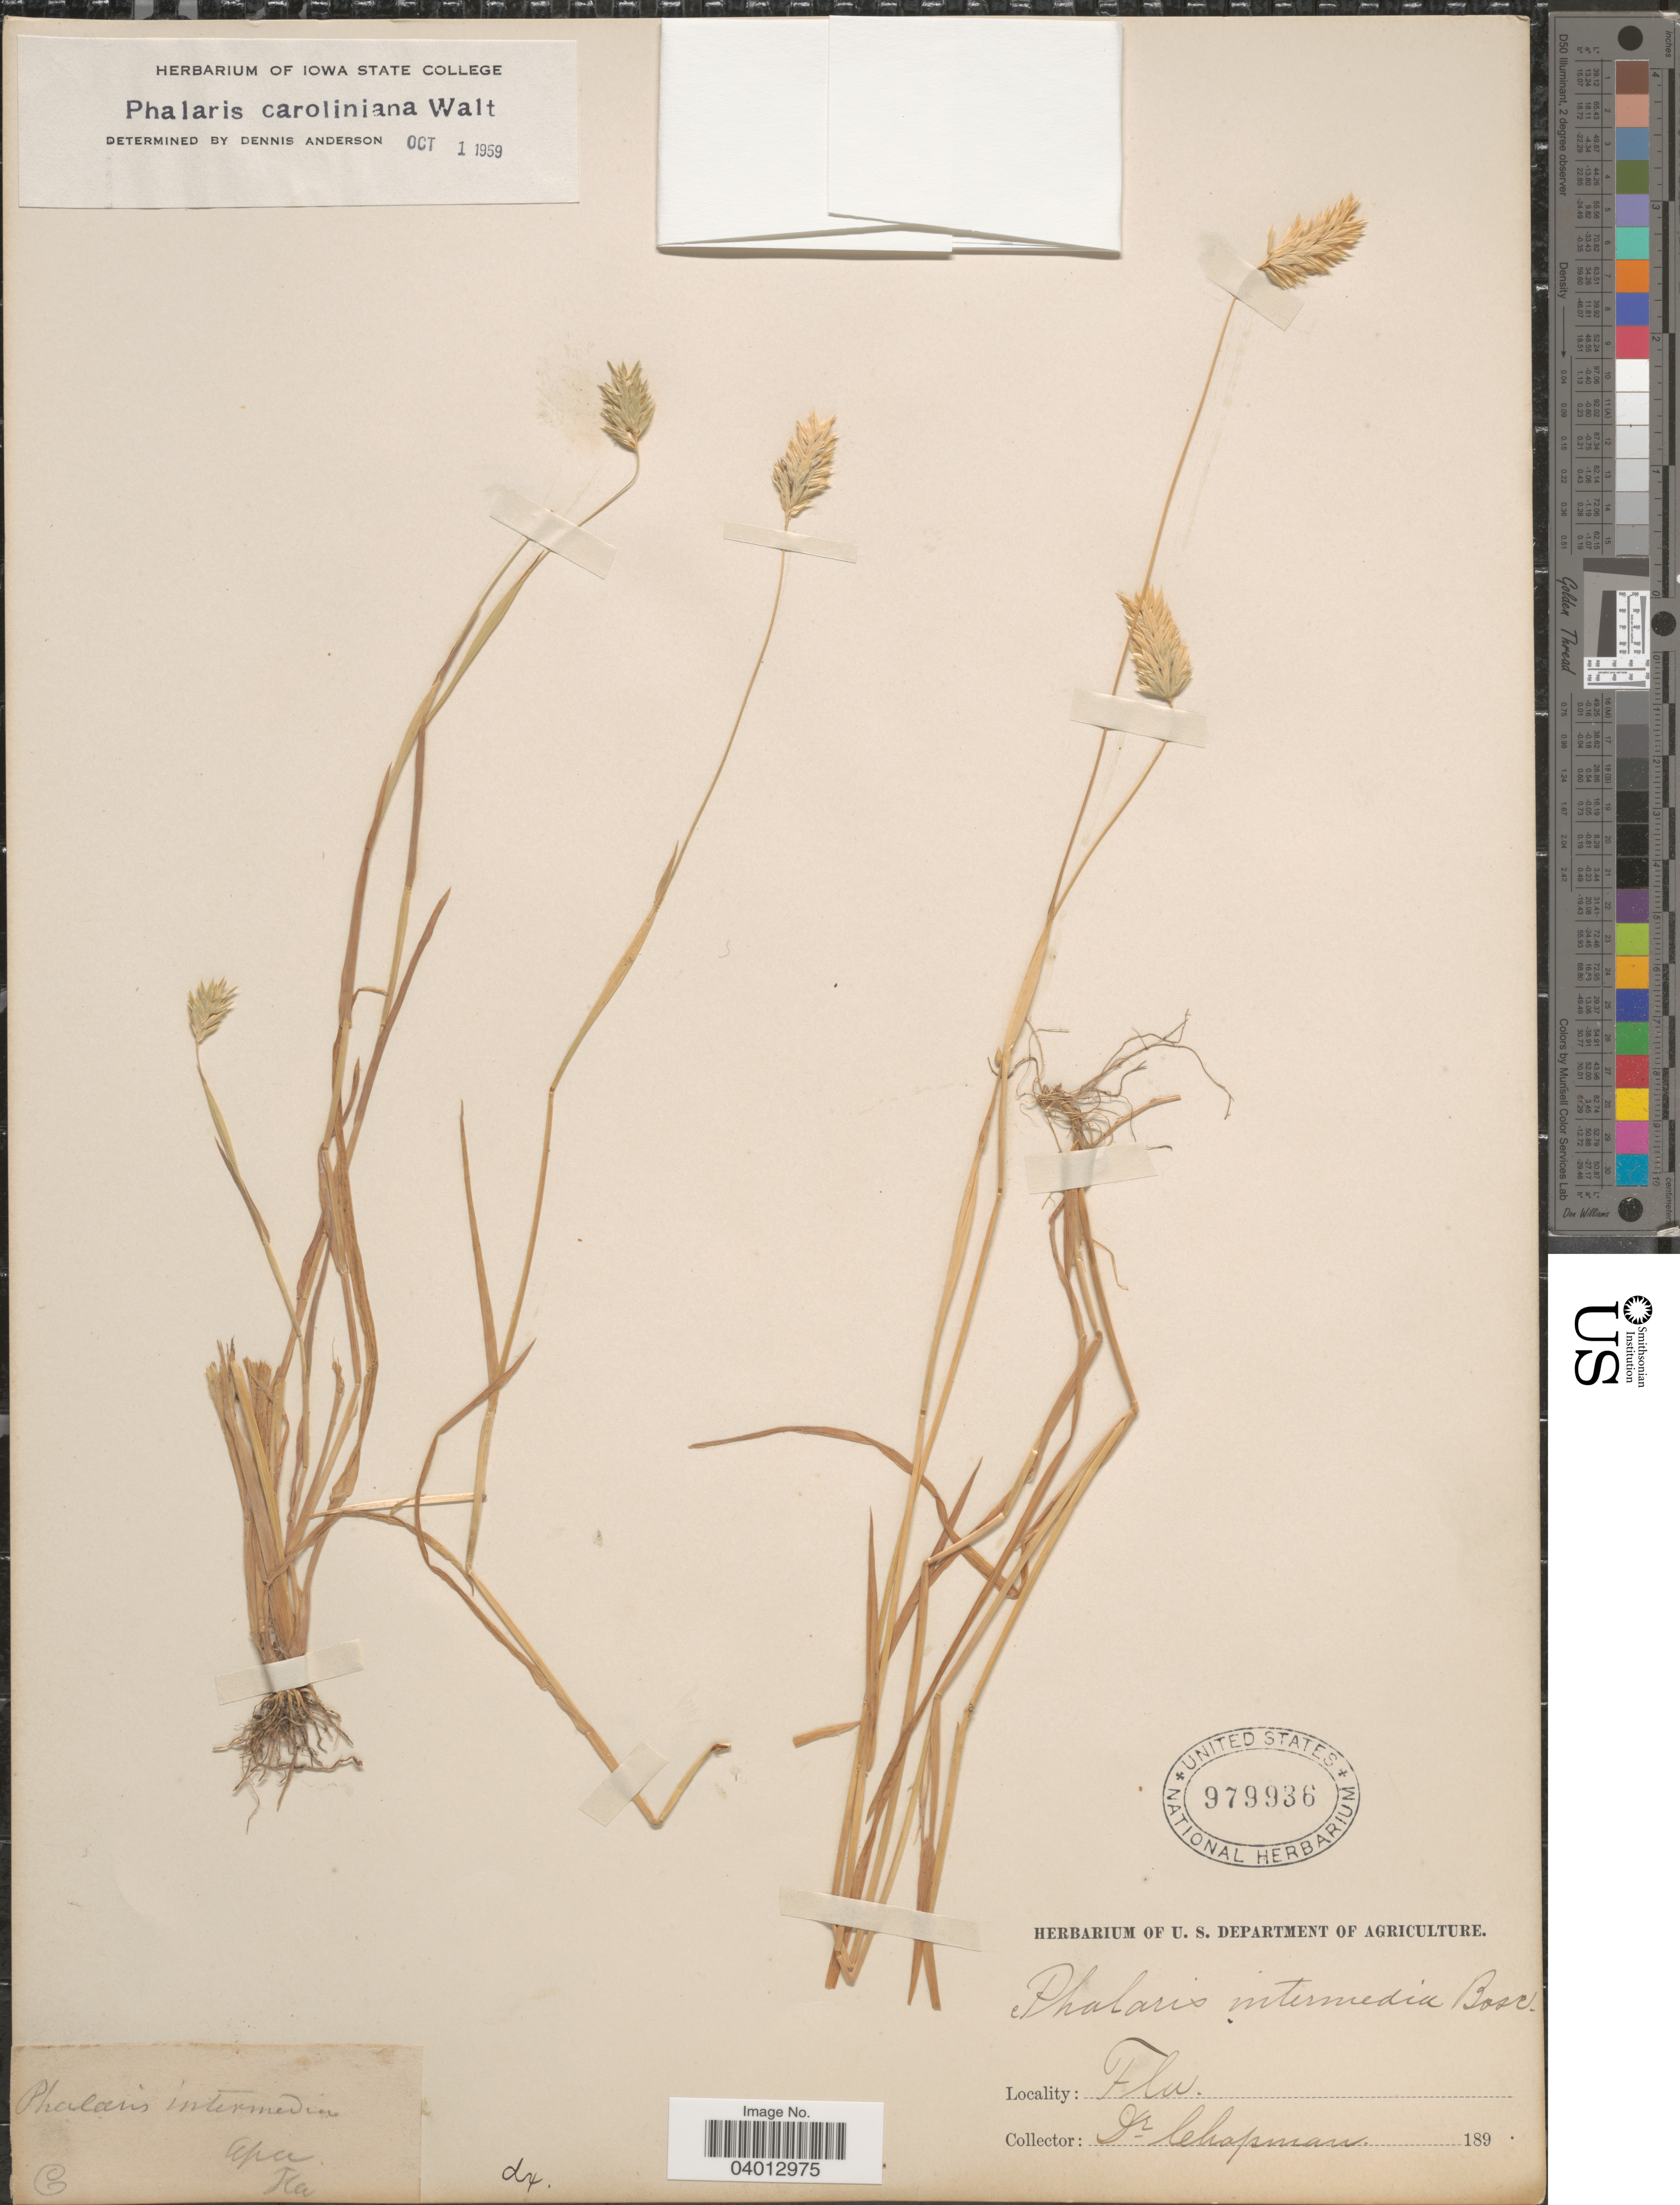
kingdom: Plantae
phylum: Tracheophyta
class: Liliopsida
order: Poales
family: Poaceae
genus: Phalaris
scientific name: Phalaris caroliniana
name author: Walter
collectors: A. Chapman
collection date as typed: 189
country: United States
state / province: Florida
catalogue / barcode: US 979936